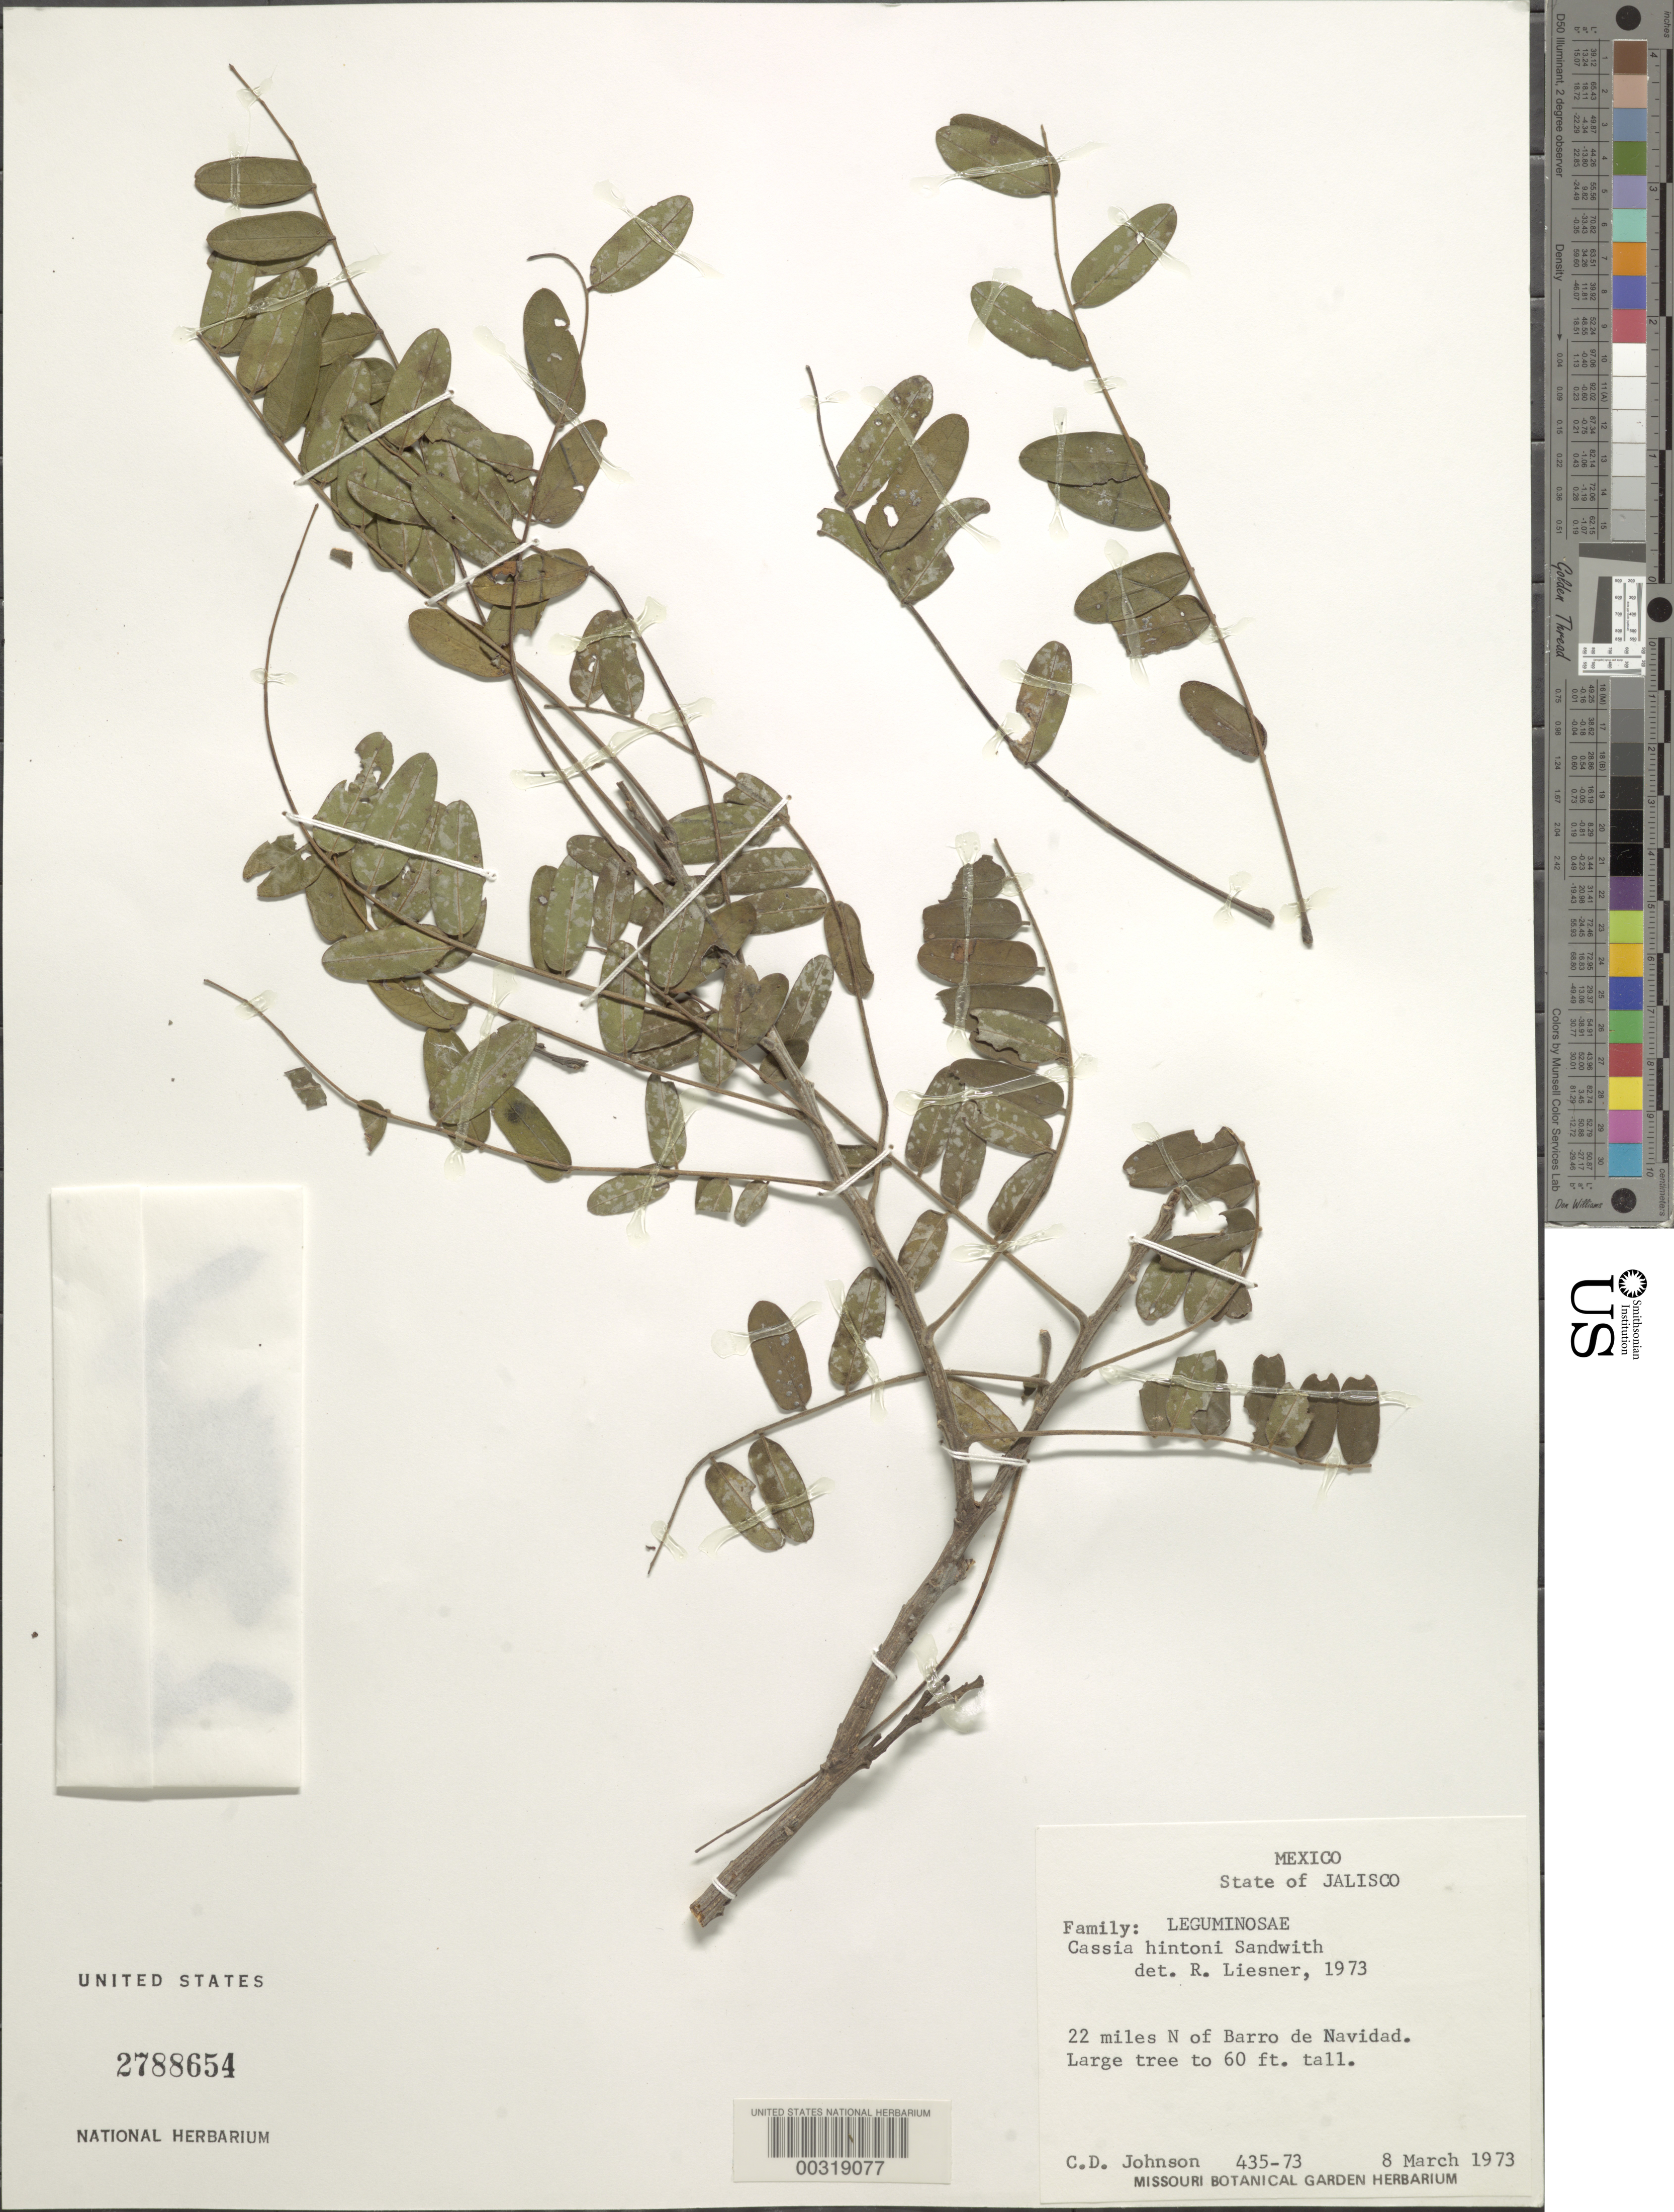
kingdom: Plantae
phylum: Tracheophyta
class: Magnoliopsida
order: Fabales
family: Fabaceae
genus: Cassia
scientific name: Cassia hintoni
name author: Sandwith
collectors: C. D. Johnson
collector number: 435-73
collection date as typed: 08 Mar 1973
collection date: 1973-03-08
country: Mexico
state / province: Jalisco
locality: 22 mi N of Barro de Navidad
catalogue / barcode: US 2788654